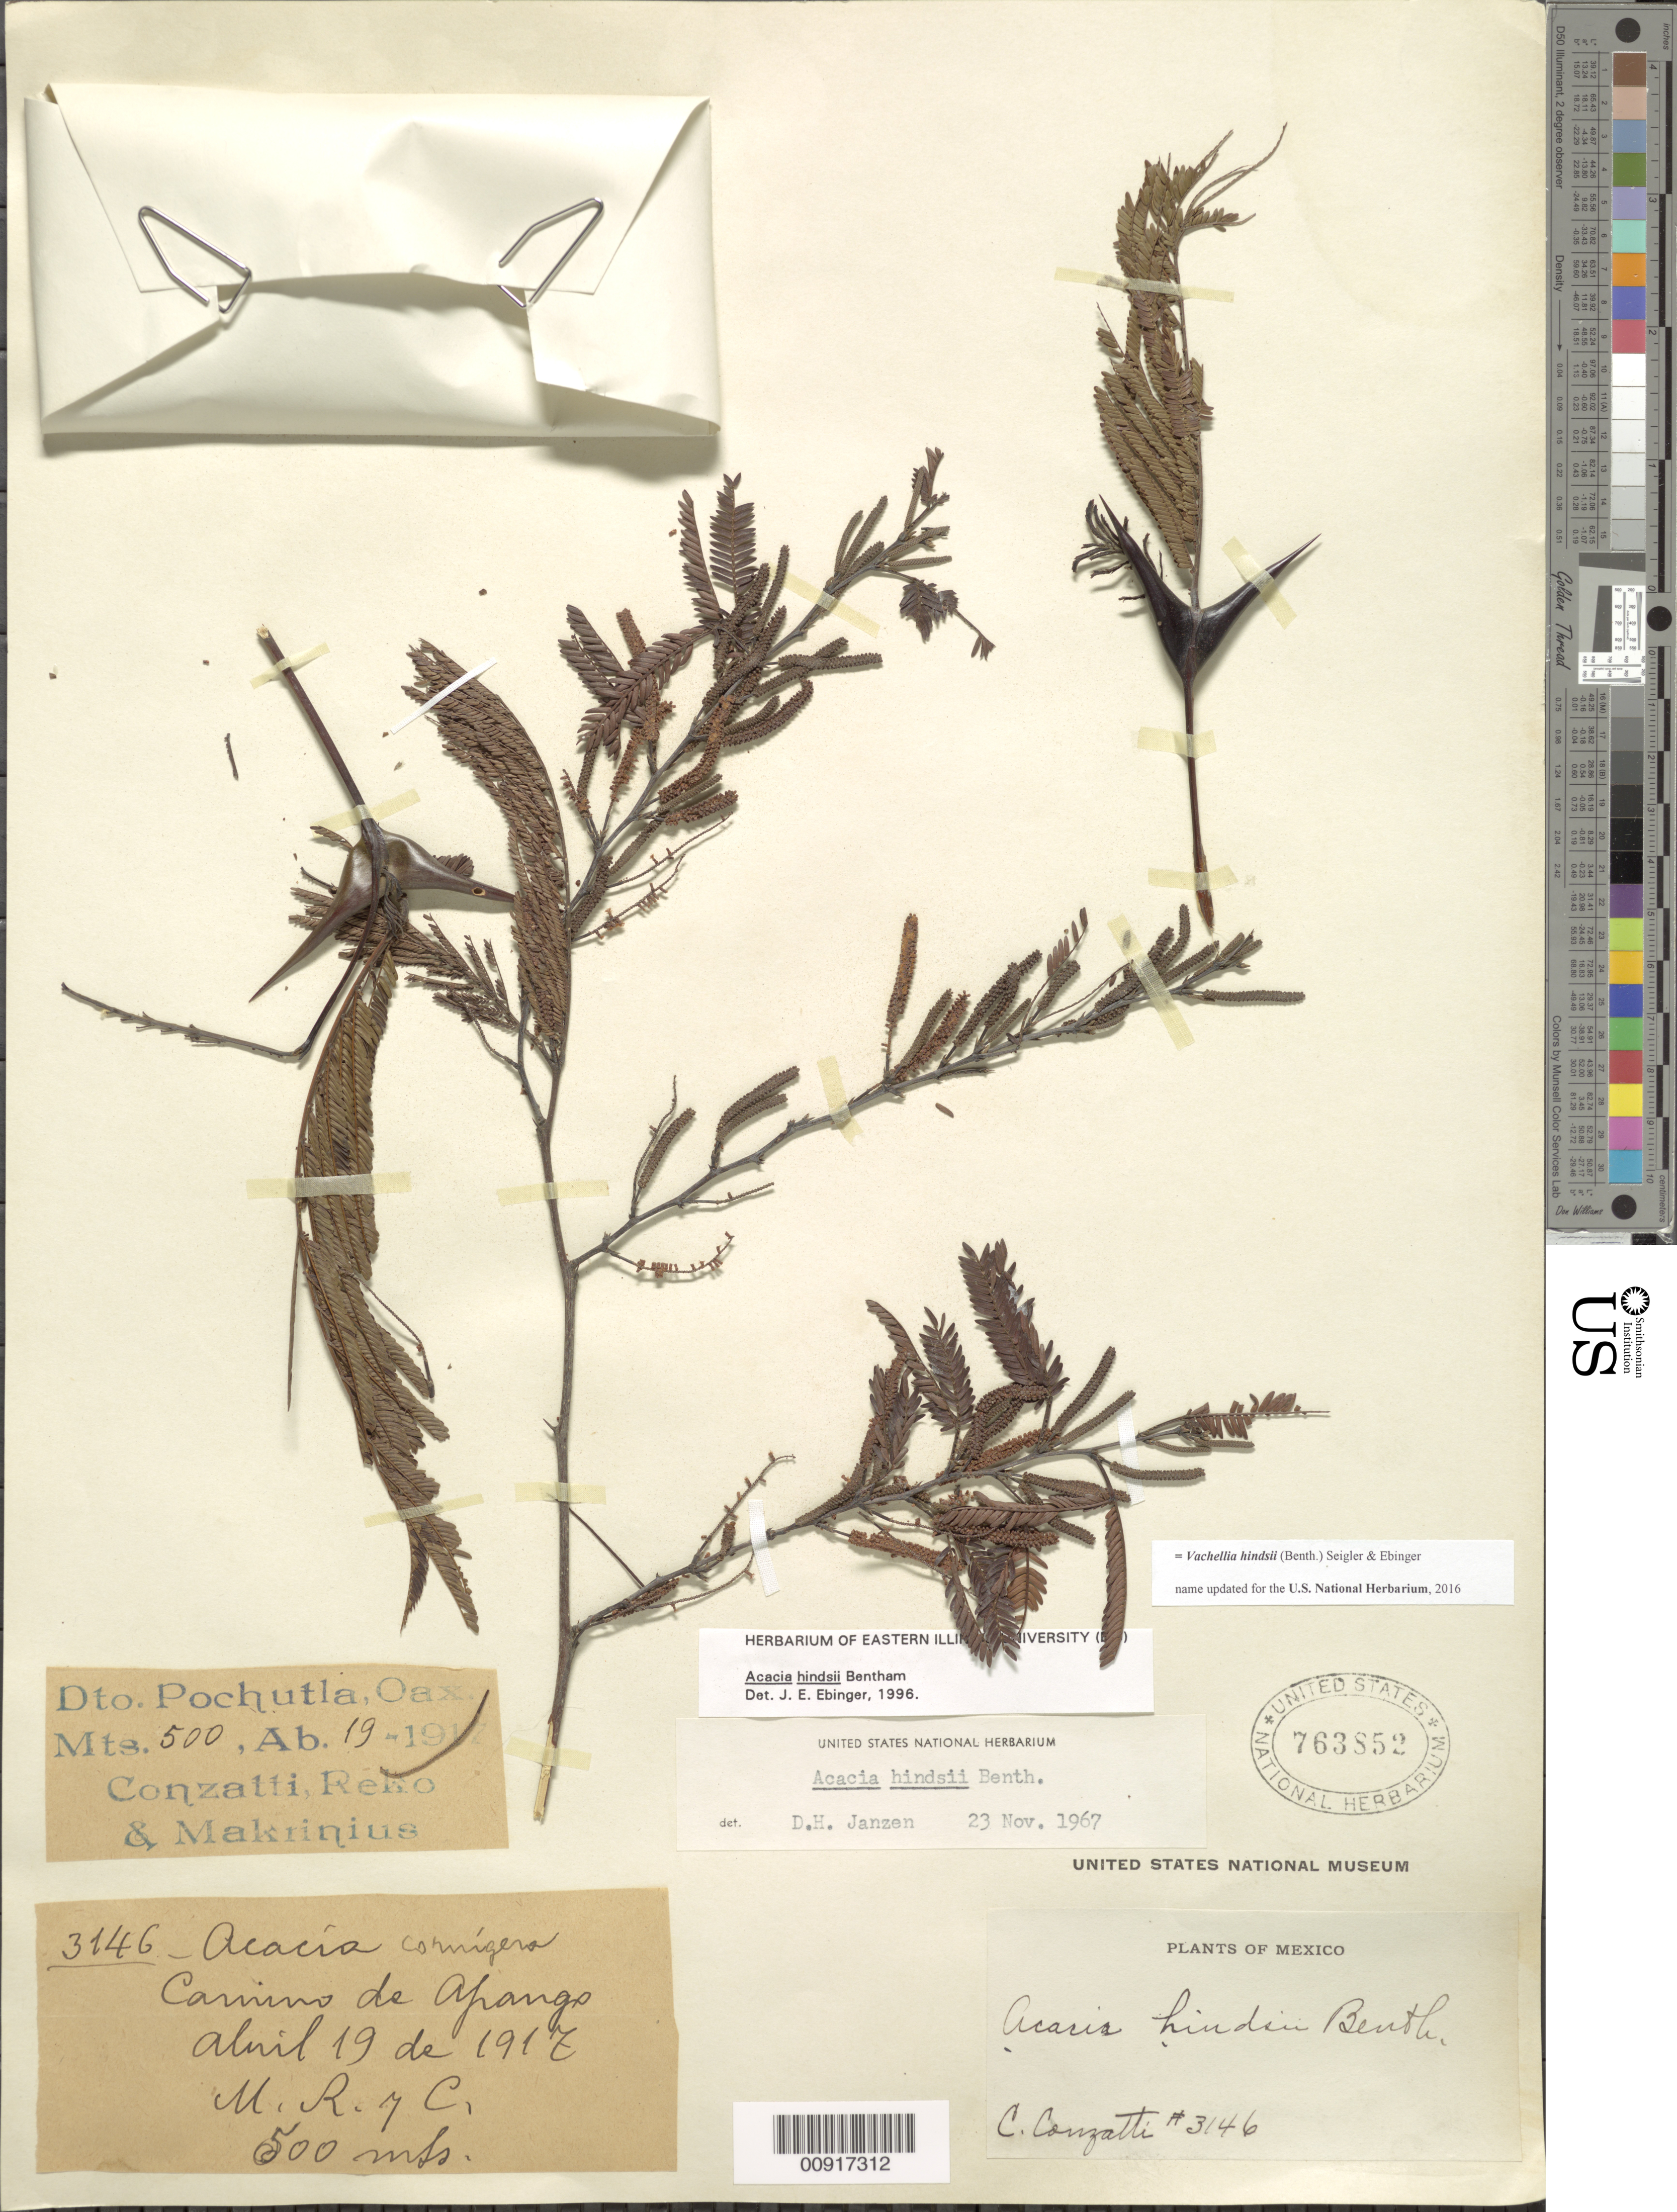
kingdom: Plantae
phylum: Tracheophyta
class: Magnoliopsida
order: Fabales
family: Fabaceae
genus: Vachellia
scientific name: Vachellia hindsii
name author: (Benth.) Seigler & Ebinger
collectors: C. Conzatti, -. Makrinius & B. P. Reko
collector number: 3146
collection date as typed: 19 Apr 1917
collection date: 1917-04-19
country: Mexico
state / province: Oaxaca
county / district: Pochutla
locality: Camino de Apango, Dto. Pochutla, Oaxaca.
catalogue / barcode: US 763852